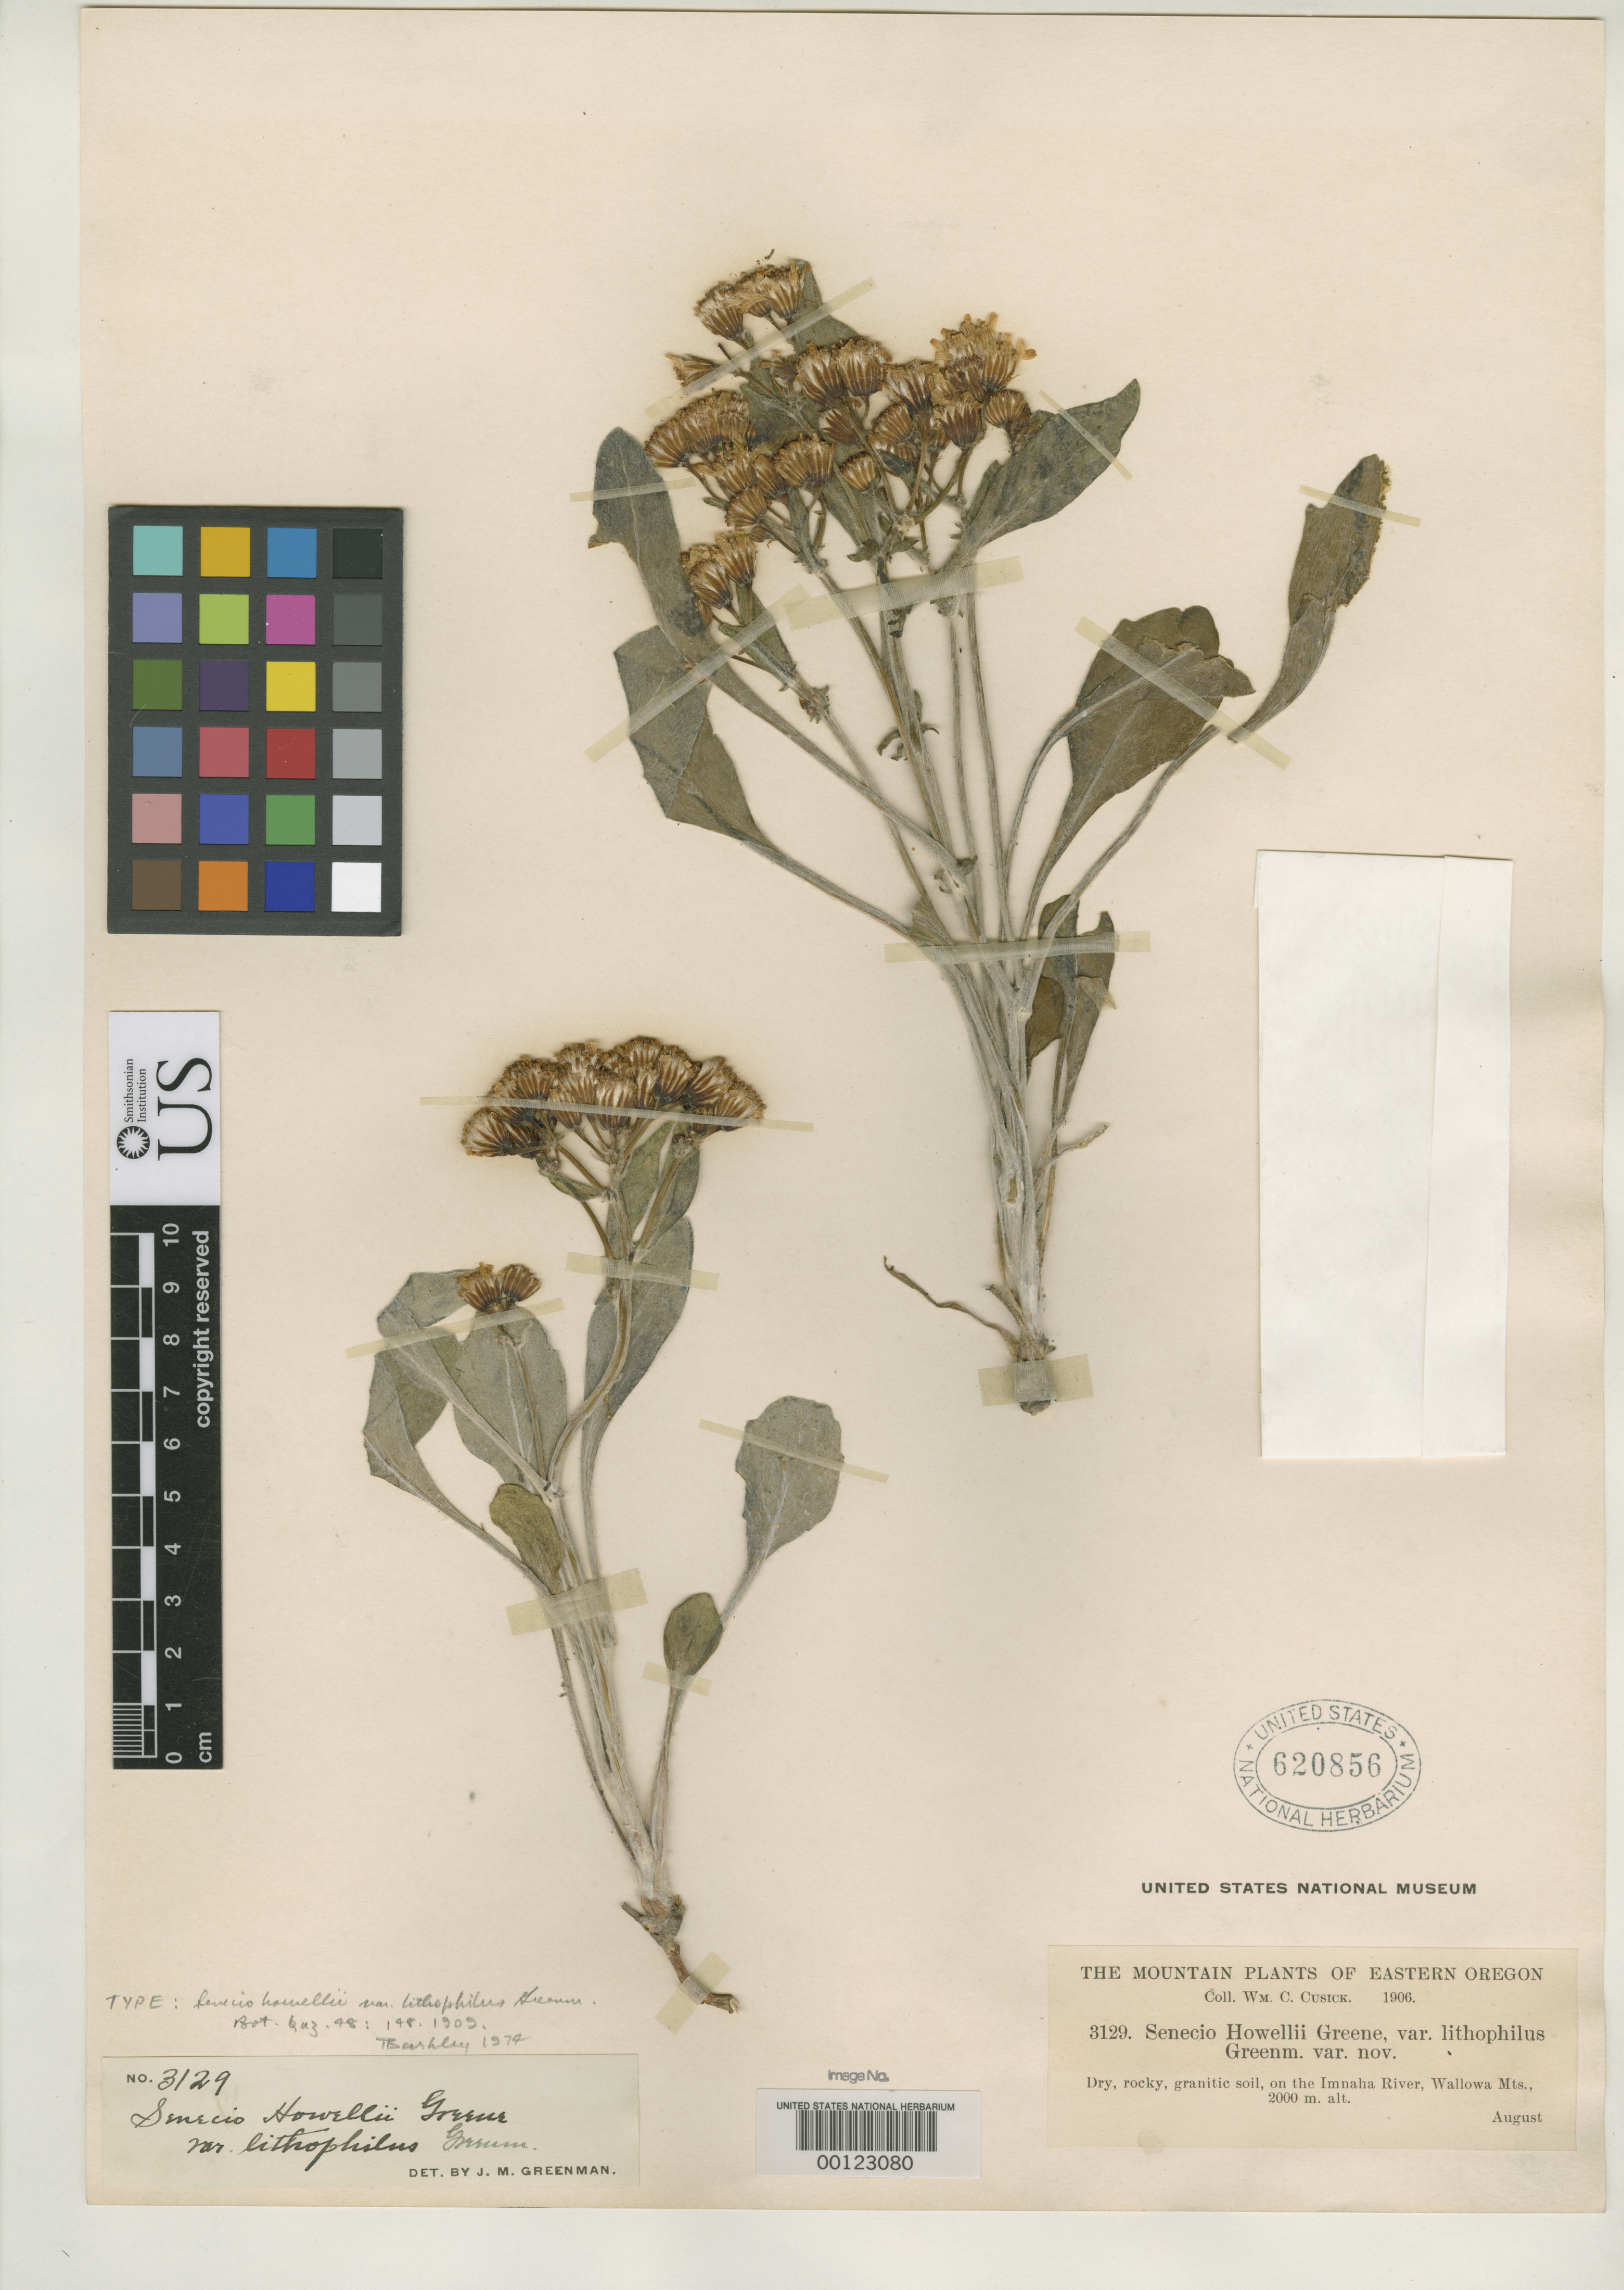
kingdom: Plantae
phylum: Tracheophyta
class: Magnoliopsida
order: Asterales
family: Asteraceae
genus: Senecio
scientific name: Senecio howellii var. lithophilus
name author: Greenm.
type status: Isotype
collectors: W. C. Cusick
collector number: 3129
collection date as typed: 12 Aug 1906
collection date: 1906-08-12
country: United States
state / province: Oregon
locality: Wallowa Mts., Imnaha.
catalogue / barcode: US 620856